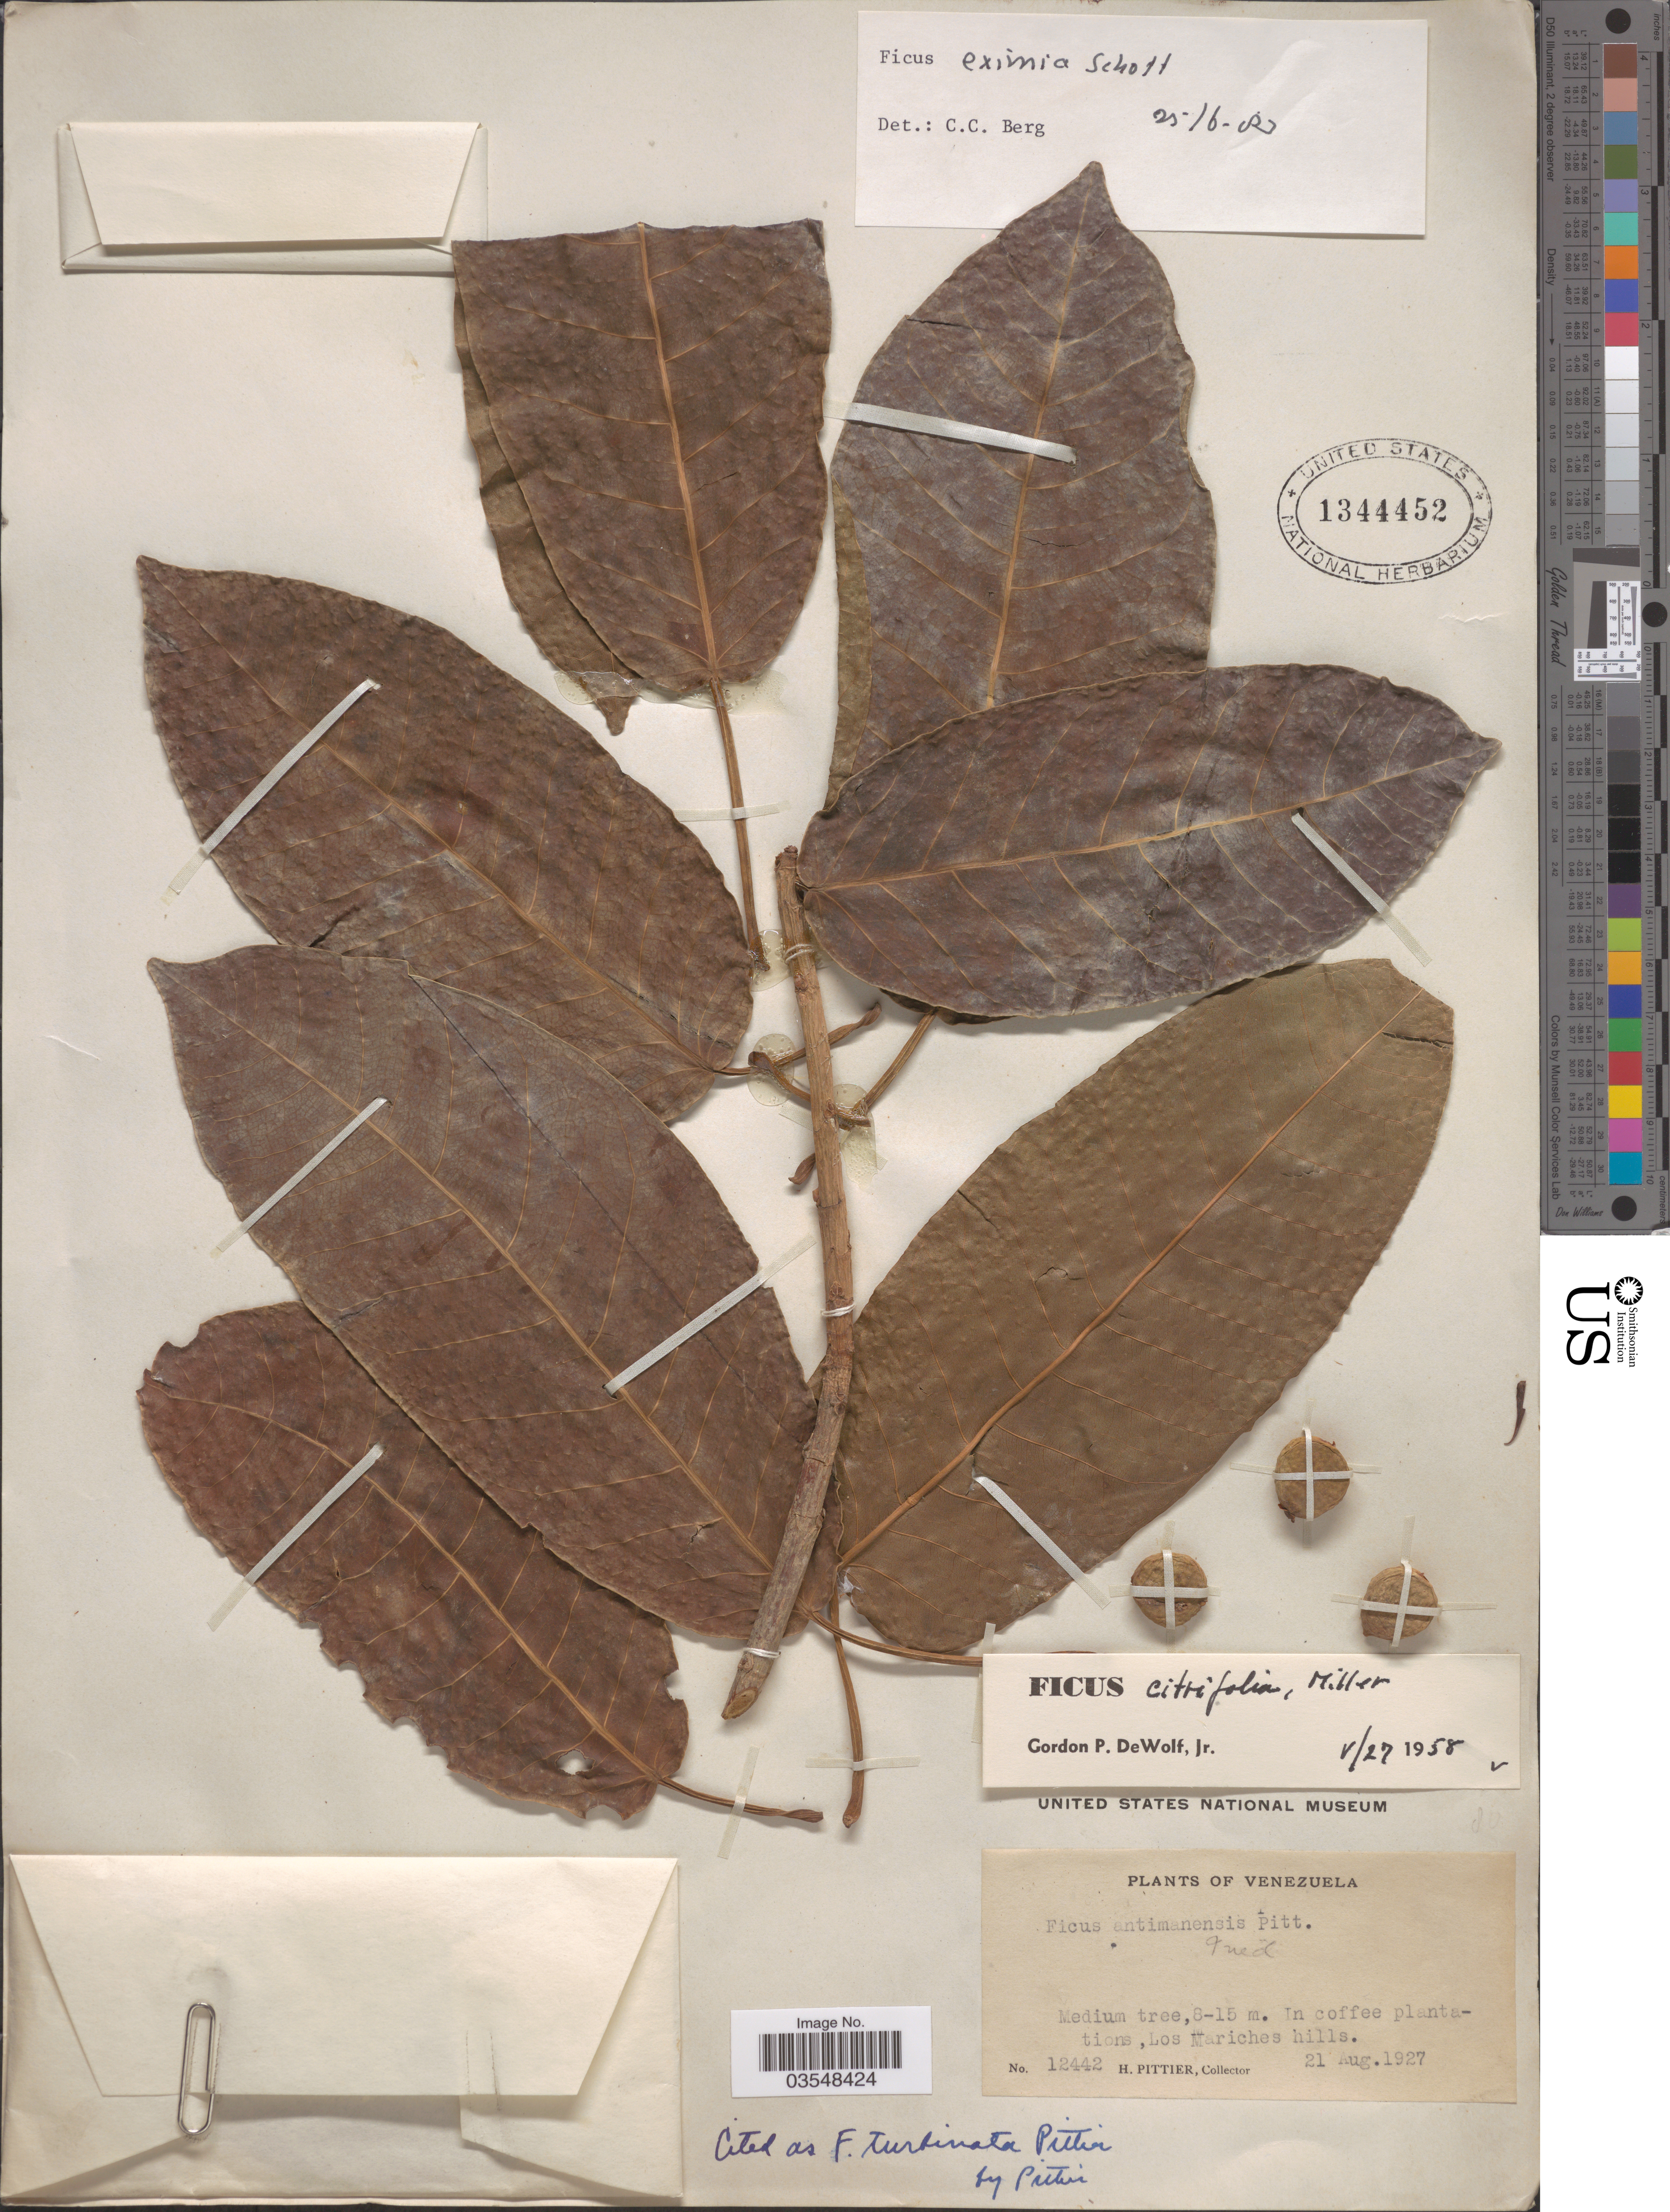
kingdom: Plantae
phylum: Tracheophyta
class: Magnoliopsida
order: Rosales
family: Moraceae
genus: Ficus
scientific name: Ficus eximia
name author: Schott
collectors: H. F. Pittier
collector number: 12442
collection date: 1927-08-21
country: Venezuela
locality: In coffee plantations, Los Mariches hills.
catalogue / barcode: US 1344452